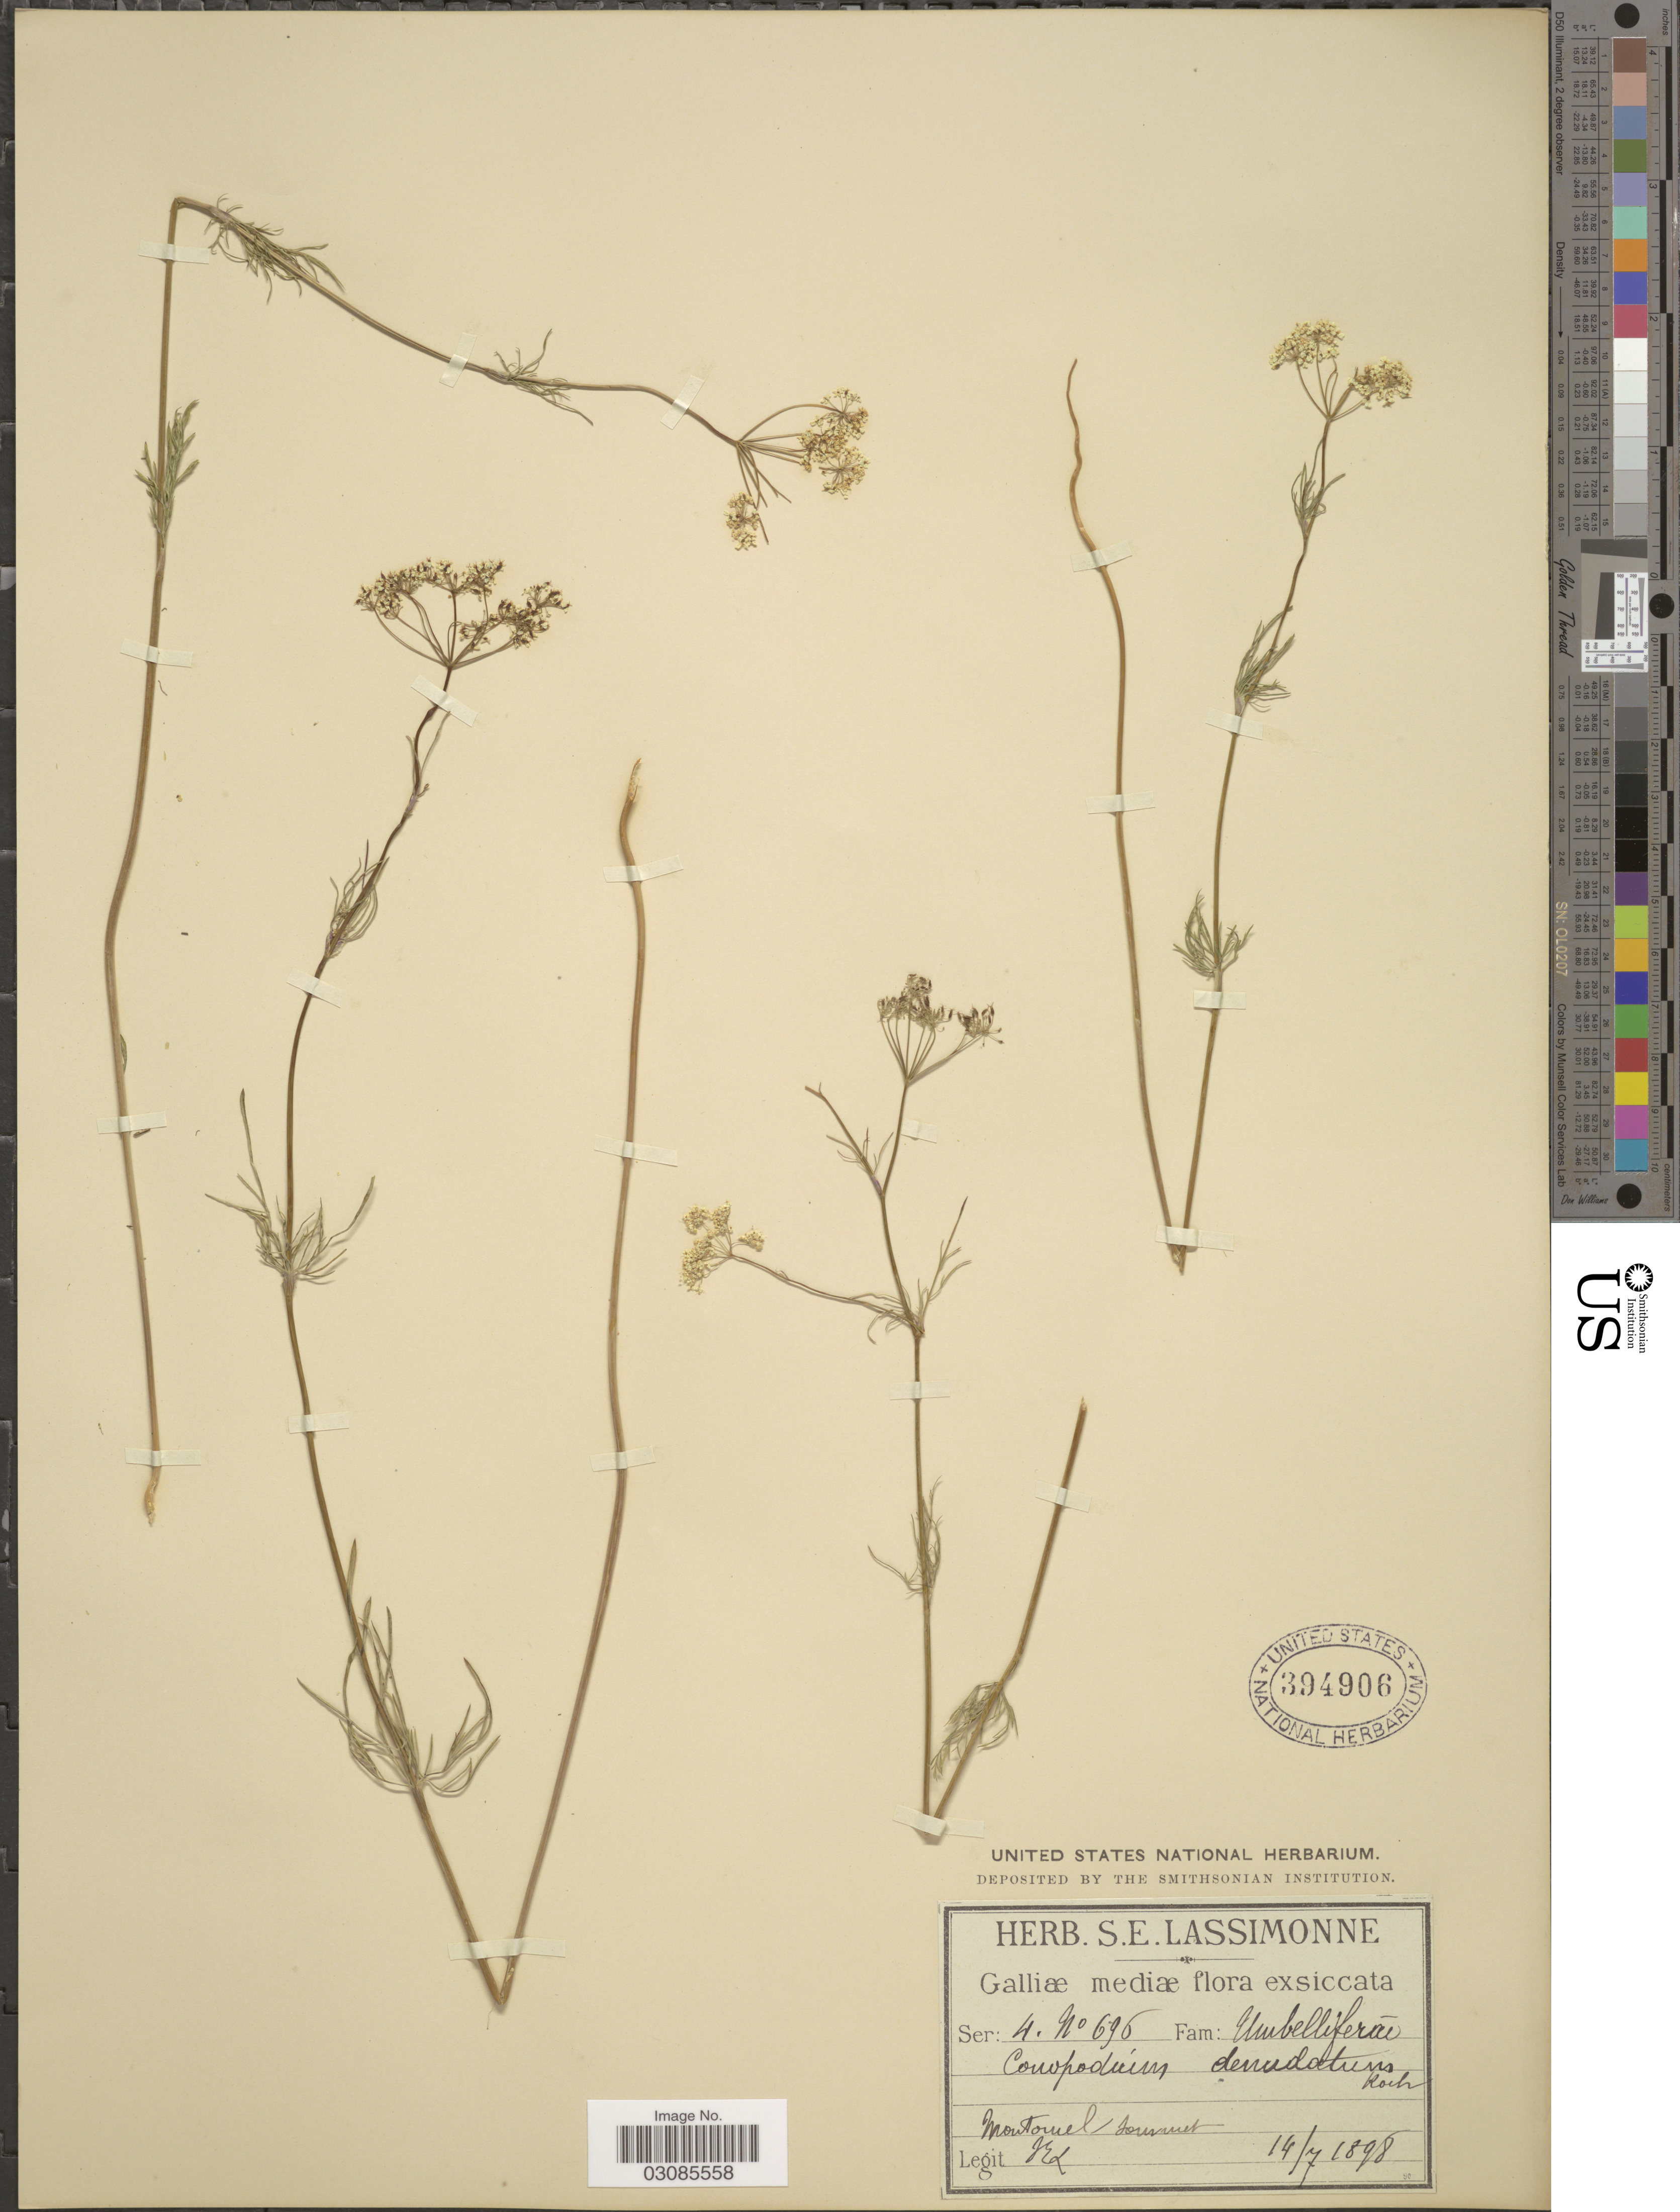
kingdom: Plantae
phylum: Tracheophyta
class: Magnoliopsida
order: Apiales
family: Apiaceae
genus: Conopodium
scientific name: Conopodium denudatum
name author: (DC.) W.D.J. Koch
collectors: S. Lassimonne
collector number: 696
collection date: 1898-07-14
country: France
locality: Galliæ mediæ. Montoncel Sommet.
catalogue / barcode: US 394906